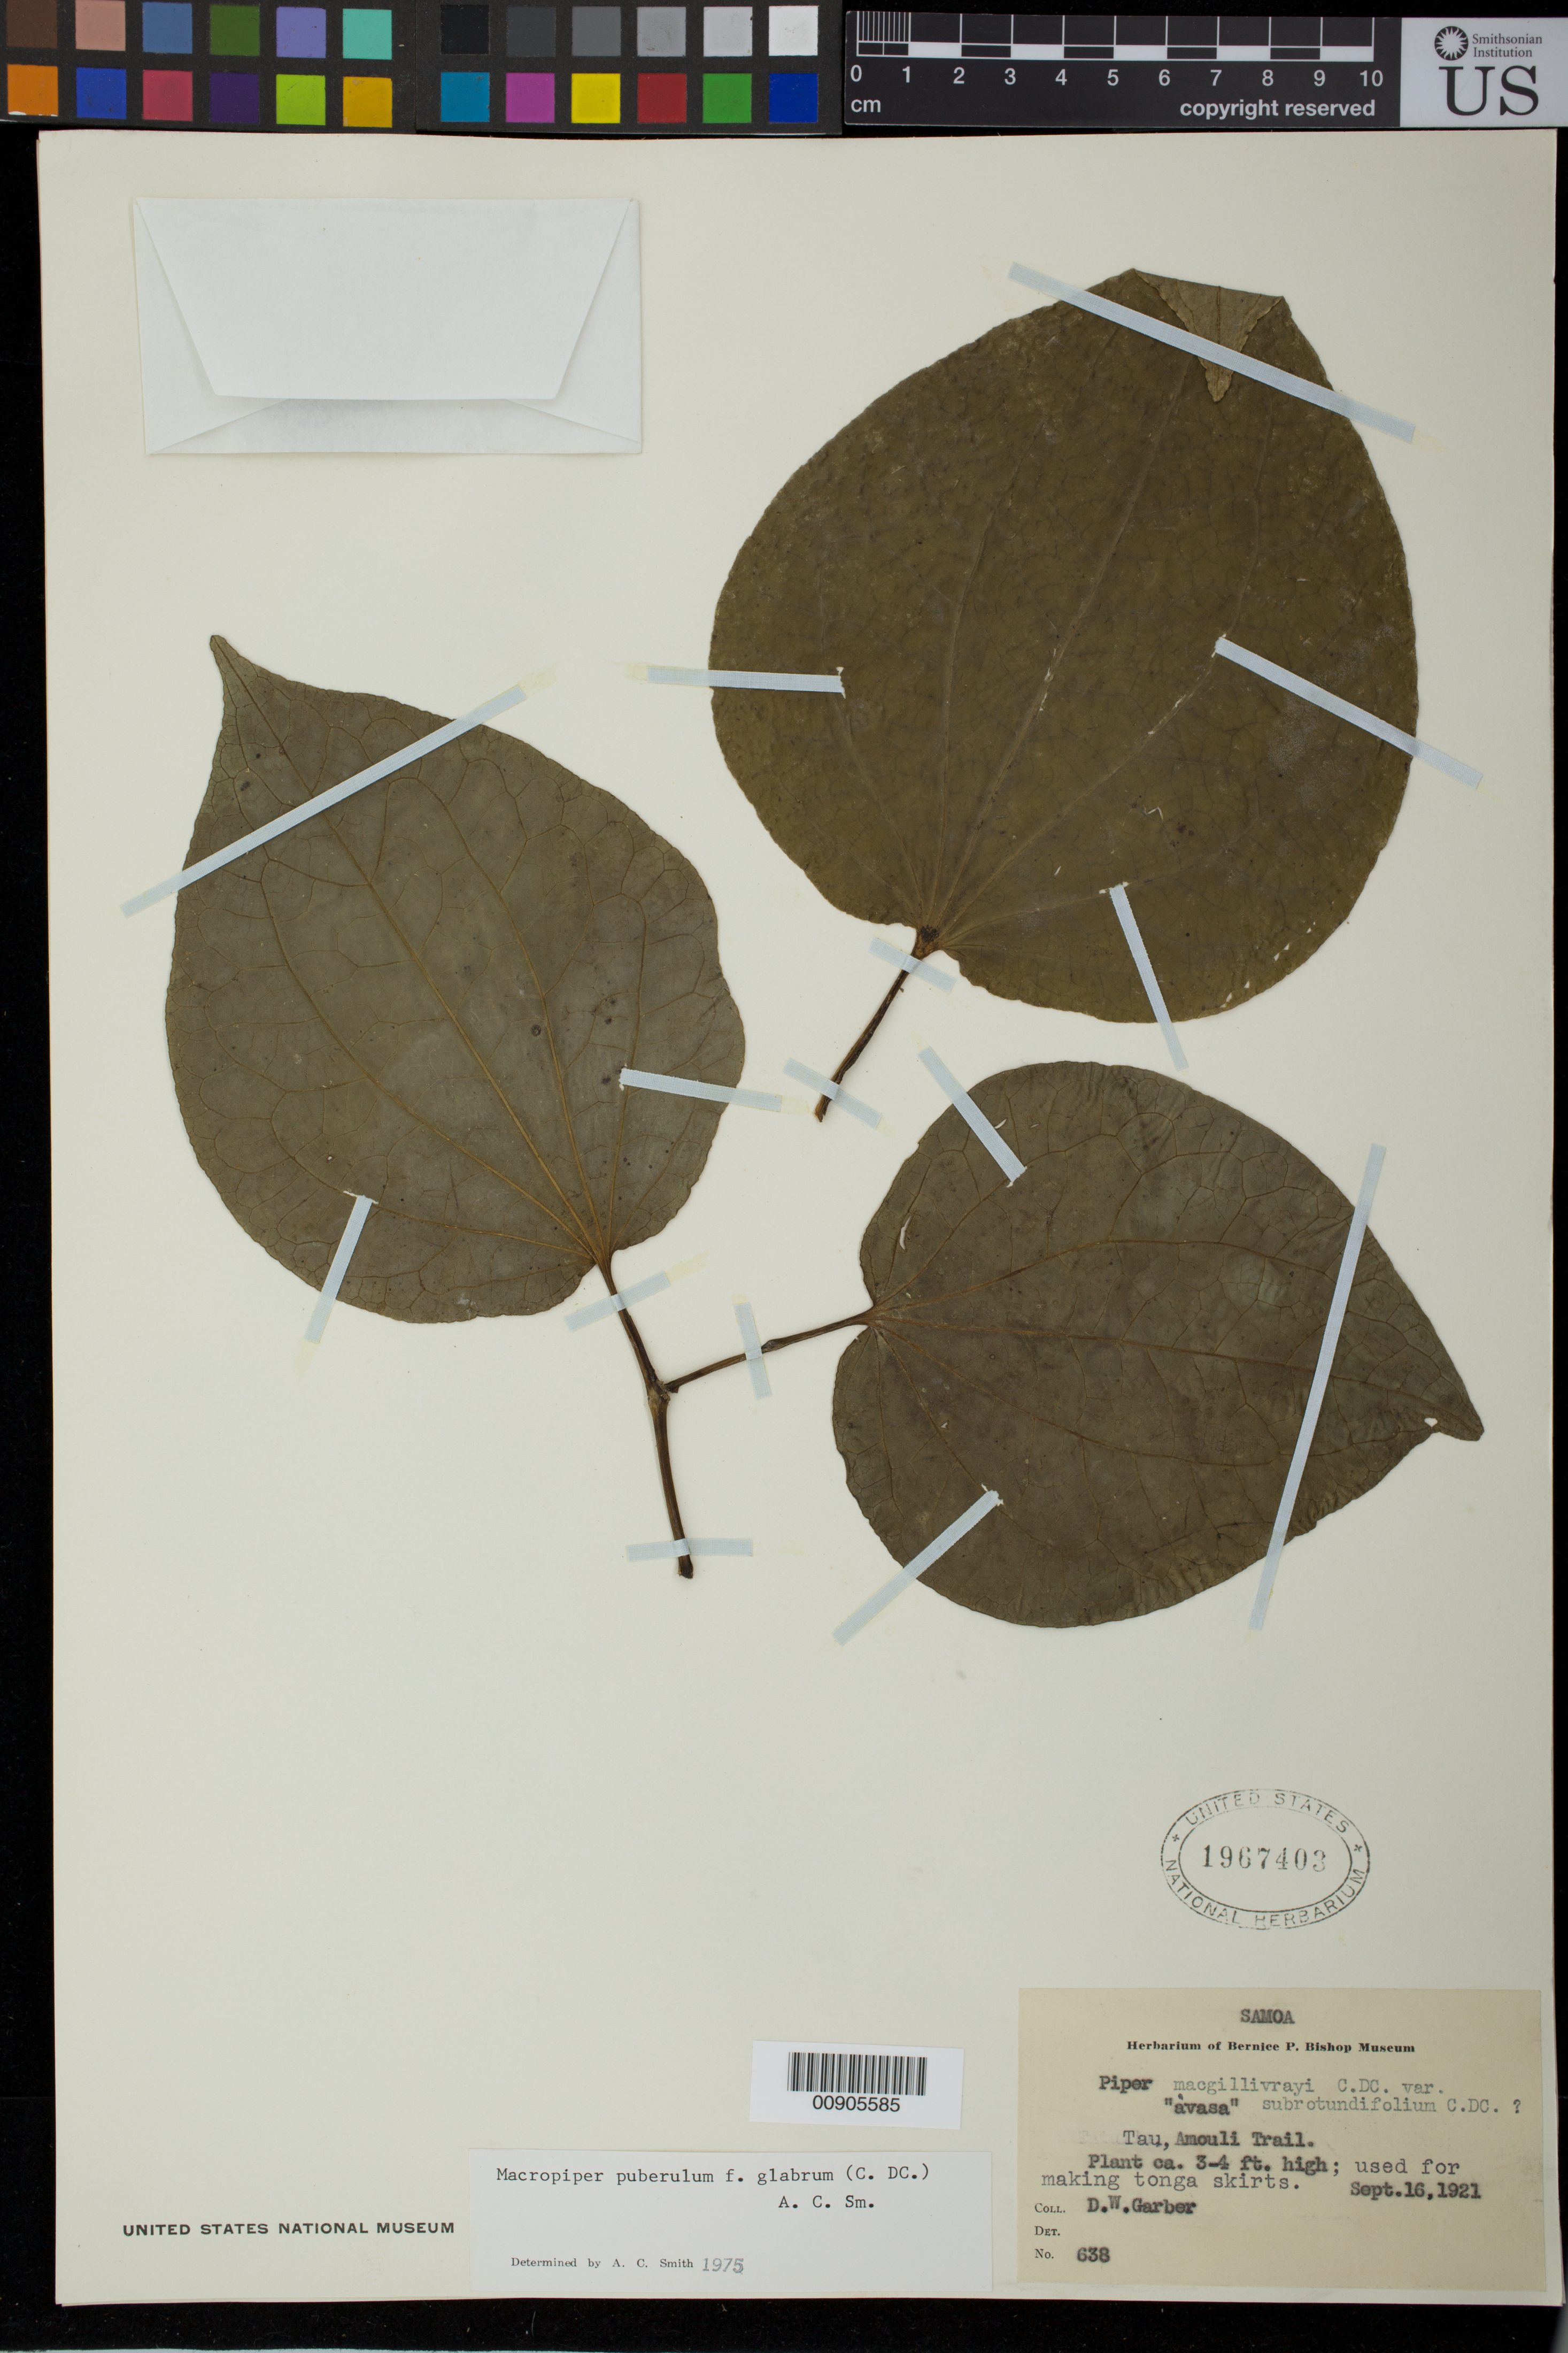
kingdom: Plantae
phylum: Tracheophyta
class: Magnoliopsida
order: Piperales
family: Piperaceae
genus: Piper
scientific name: Piper puberulum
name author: (Benth.) Seem.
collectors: D. W. Garber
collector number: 638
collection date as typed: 16 Sep 1921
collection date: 1921-09-16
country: American Samoa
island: Ta'u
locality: Fitiuta trail.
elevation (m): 107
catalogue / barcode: US 1967403